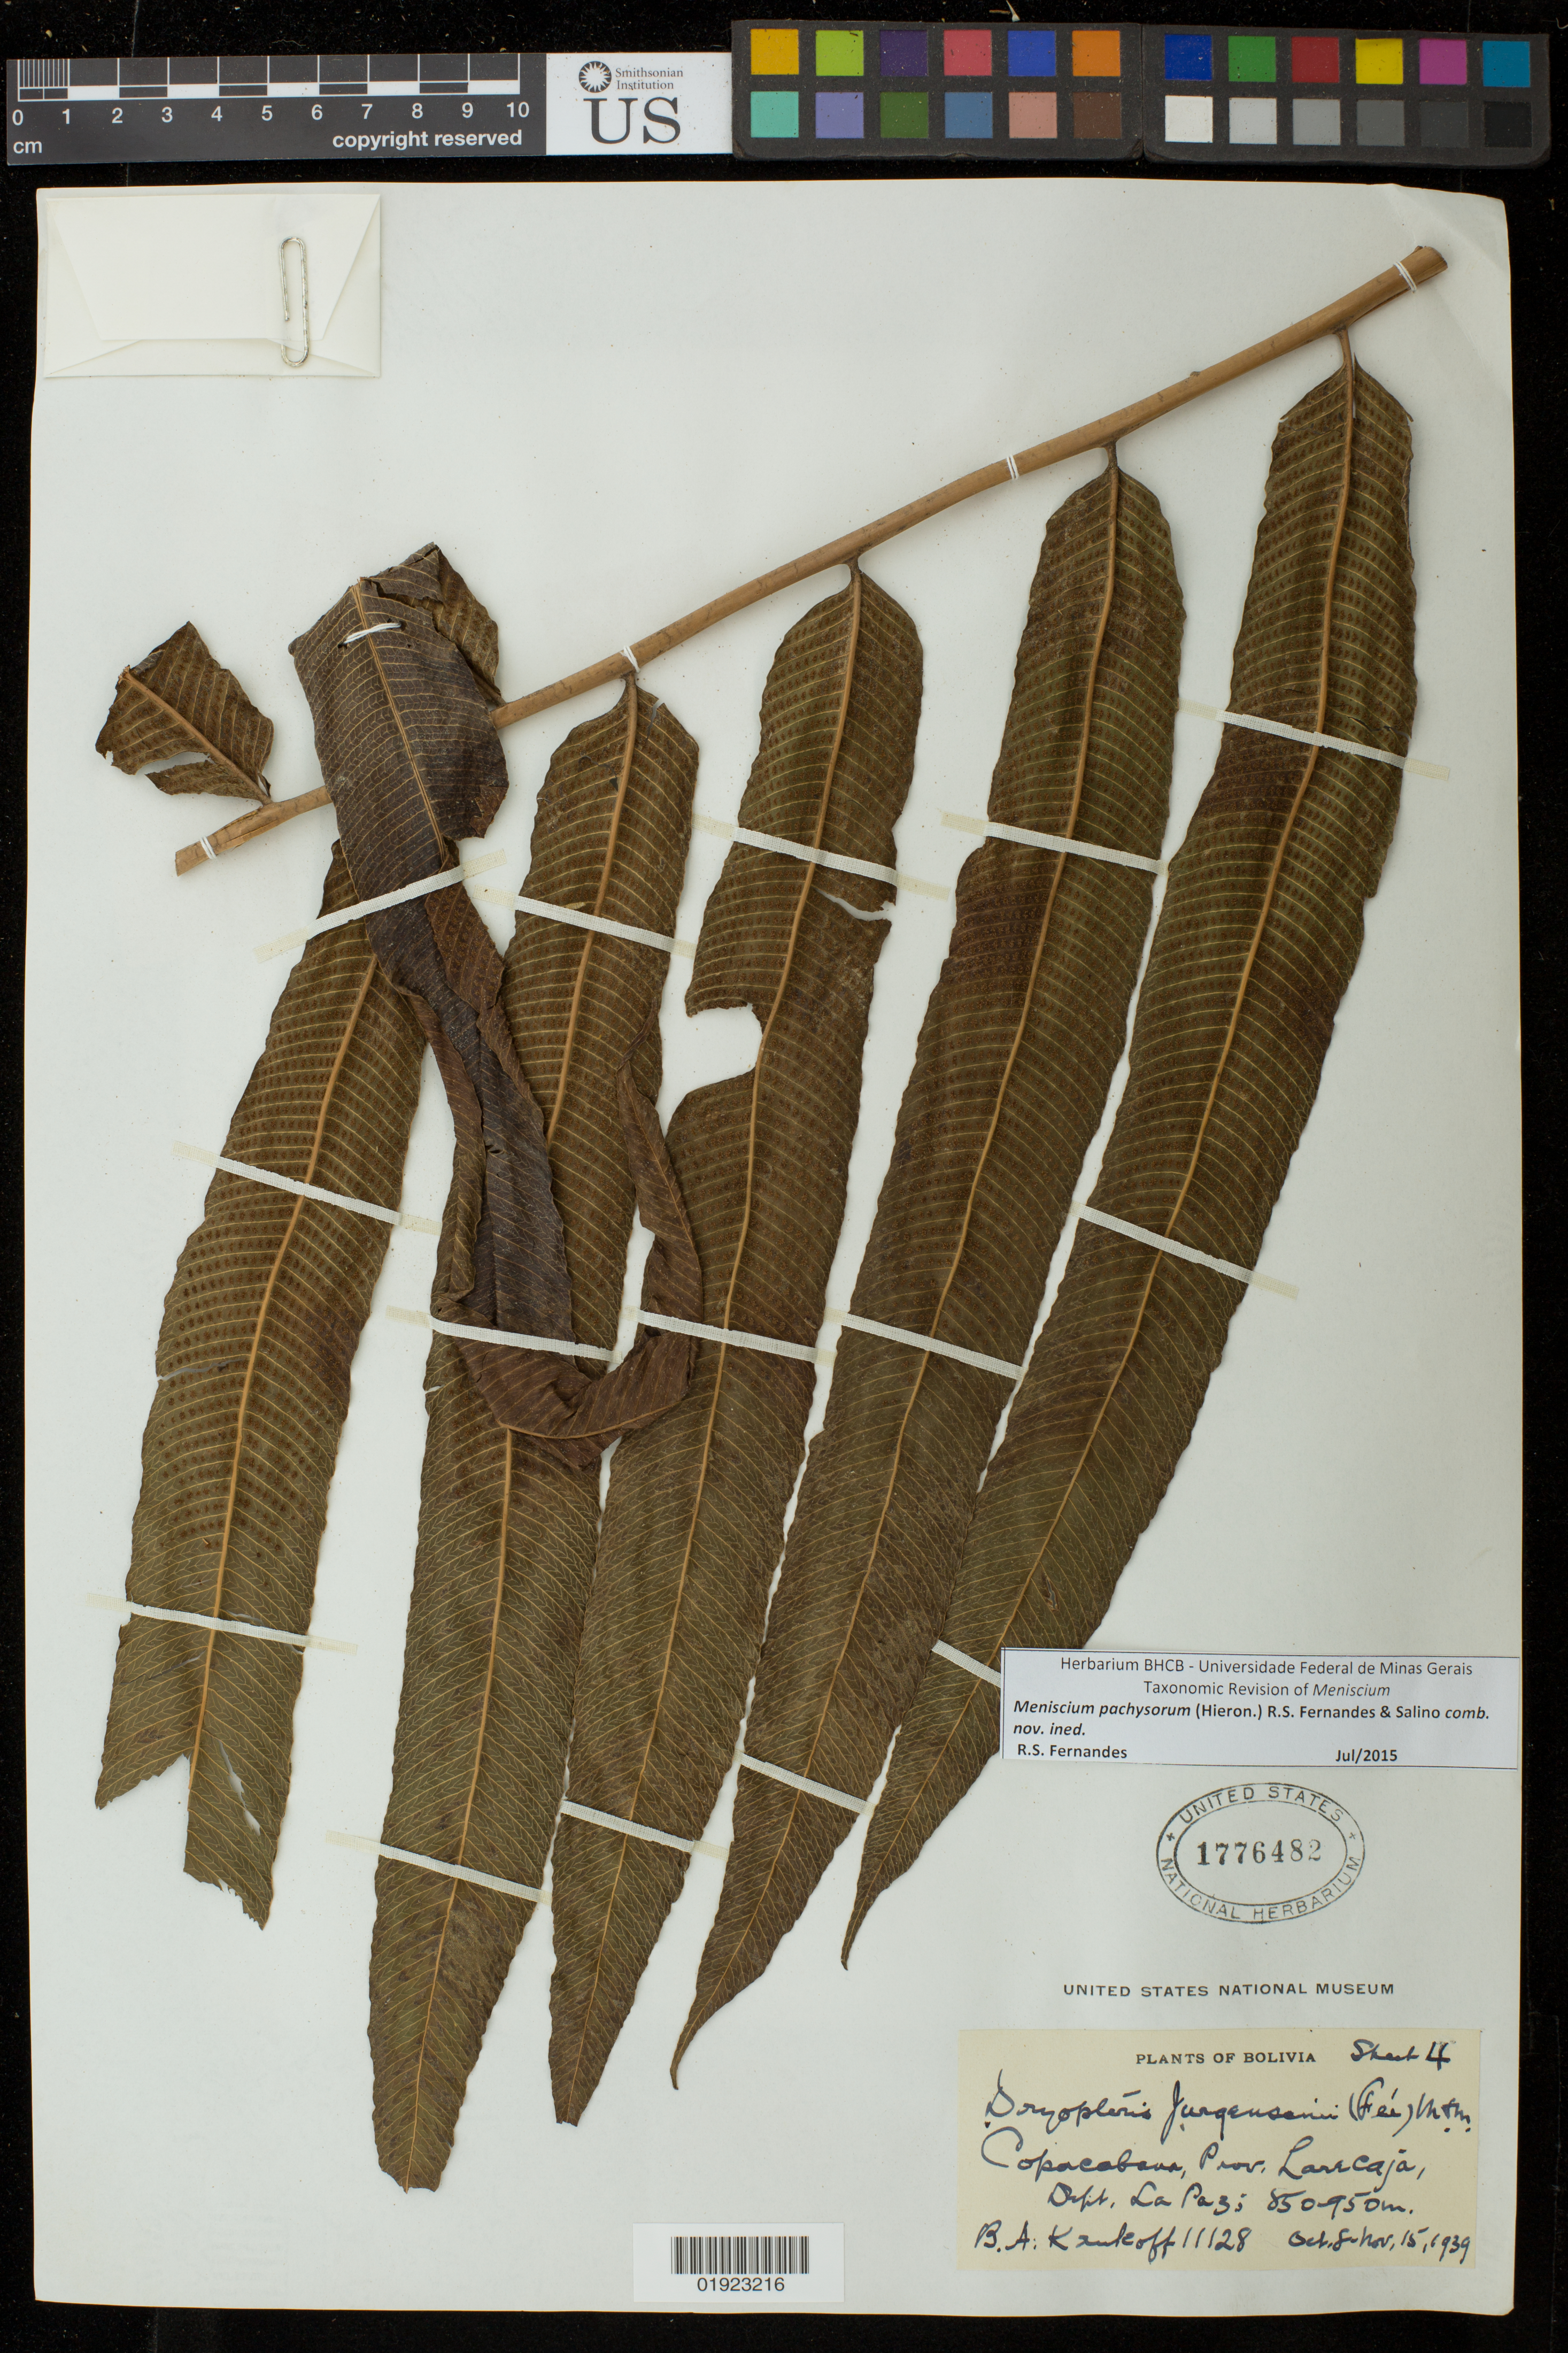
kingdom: Plantae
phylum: Tracheophyta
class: Polypodiopsida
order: Polypodiales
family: Thelypteridaceae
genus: Meniscium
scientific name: Meniscium pachysorum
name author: (Hieron.) Fernandes & Salino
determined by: Fernandes, R. S.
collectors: B. A. Krukoff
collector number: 11128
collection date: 1939-10-08/1939-11-15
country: Bolivia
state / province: La Páz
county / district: Larecaja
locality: Copacabana.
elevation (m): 850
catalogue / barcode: US 1776482